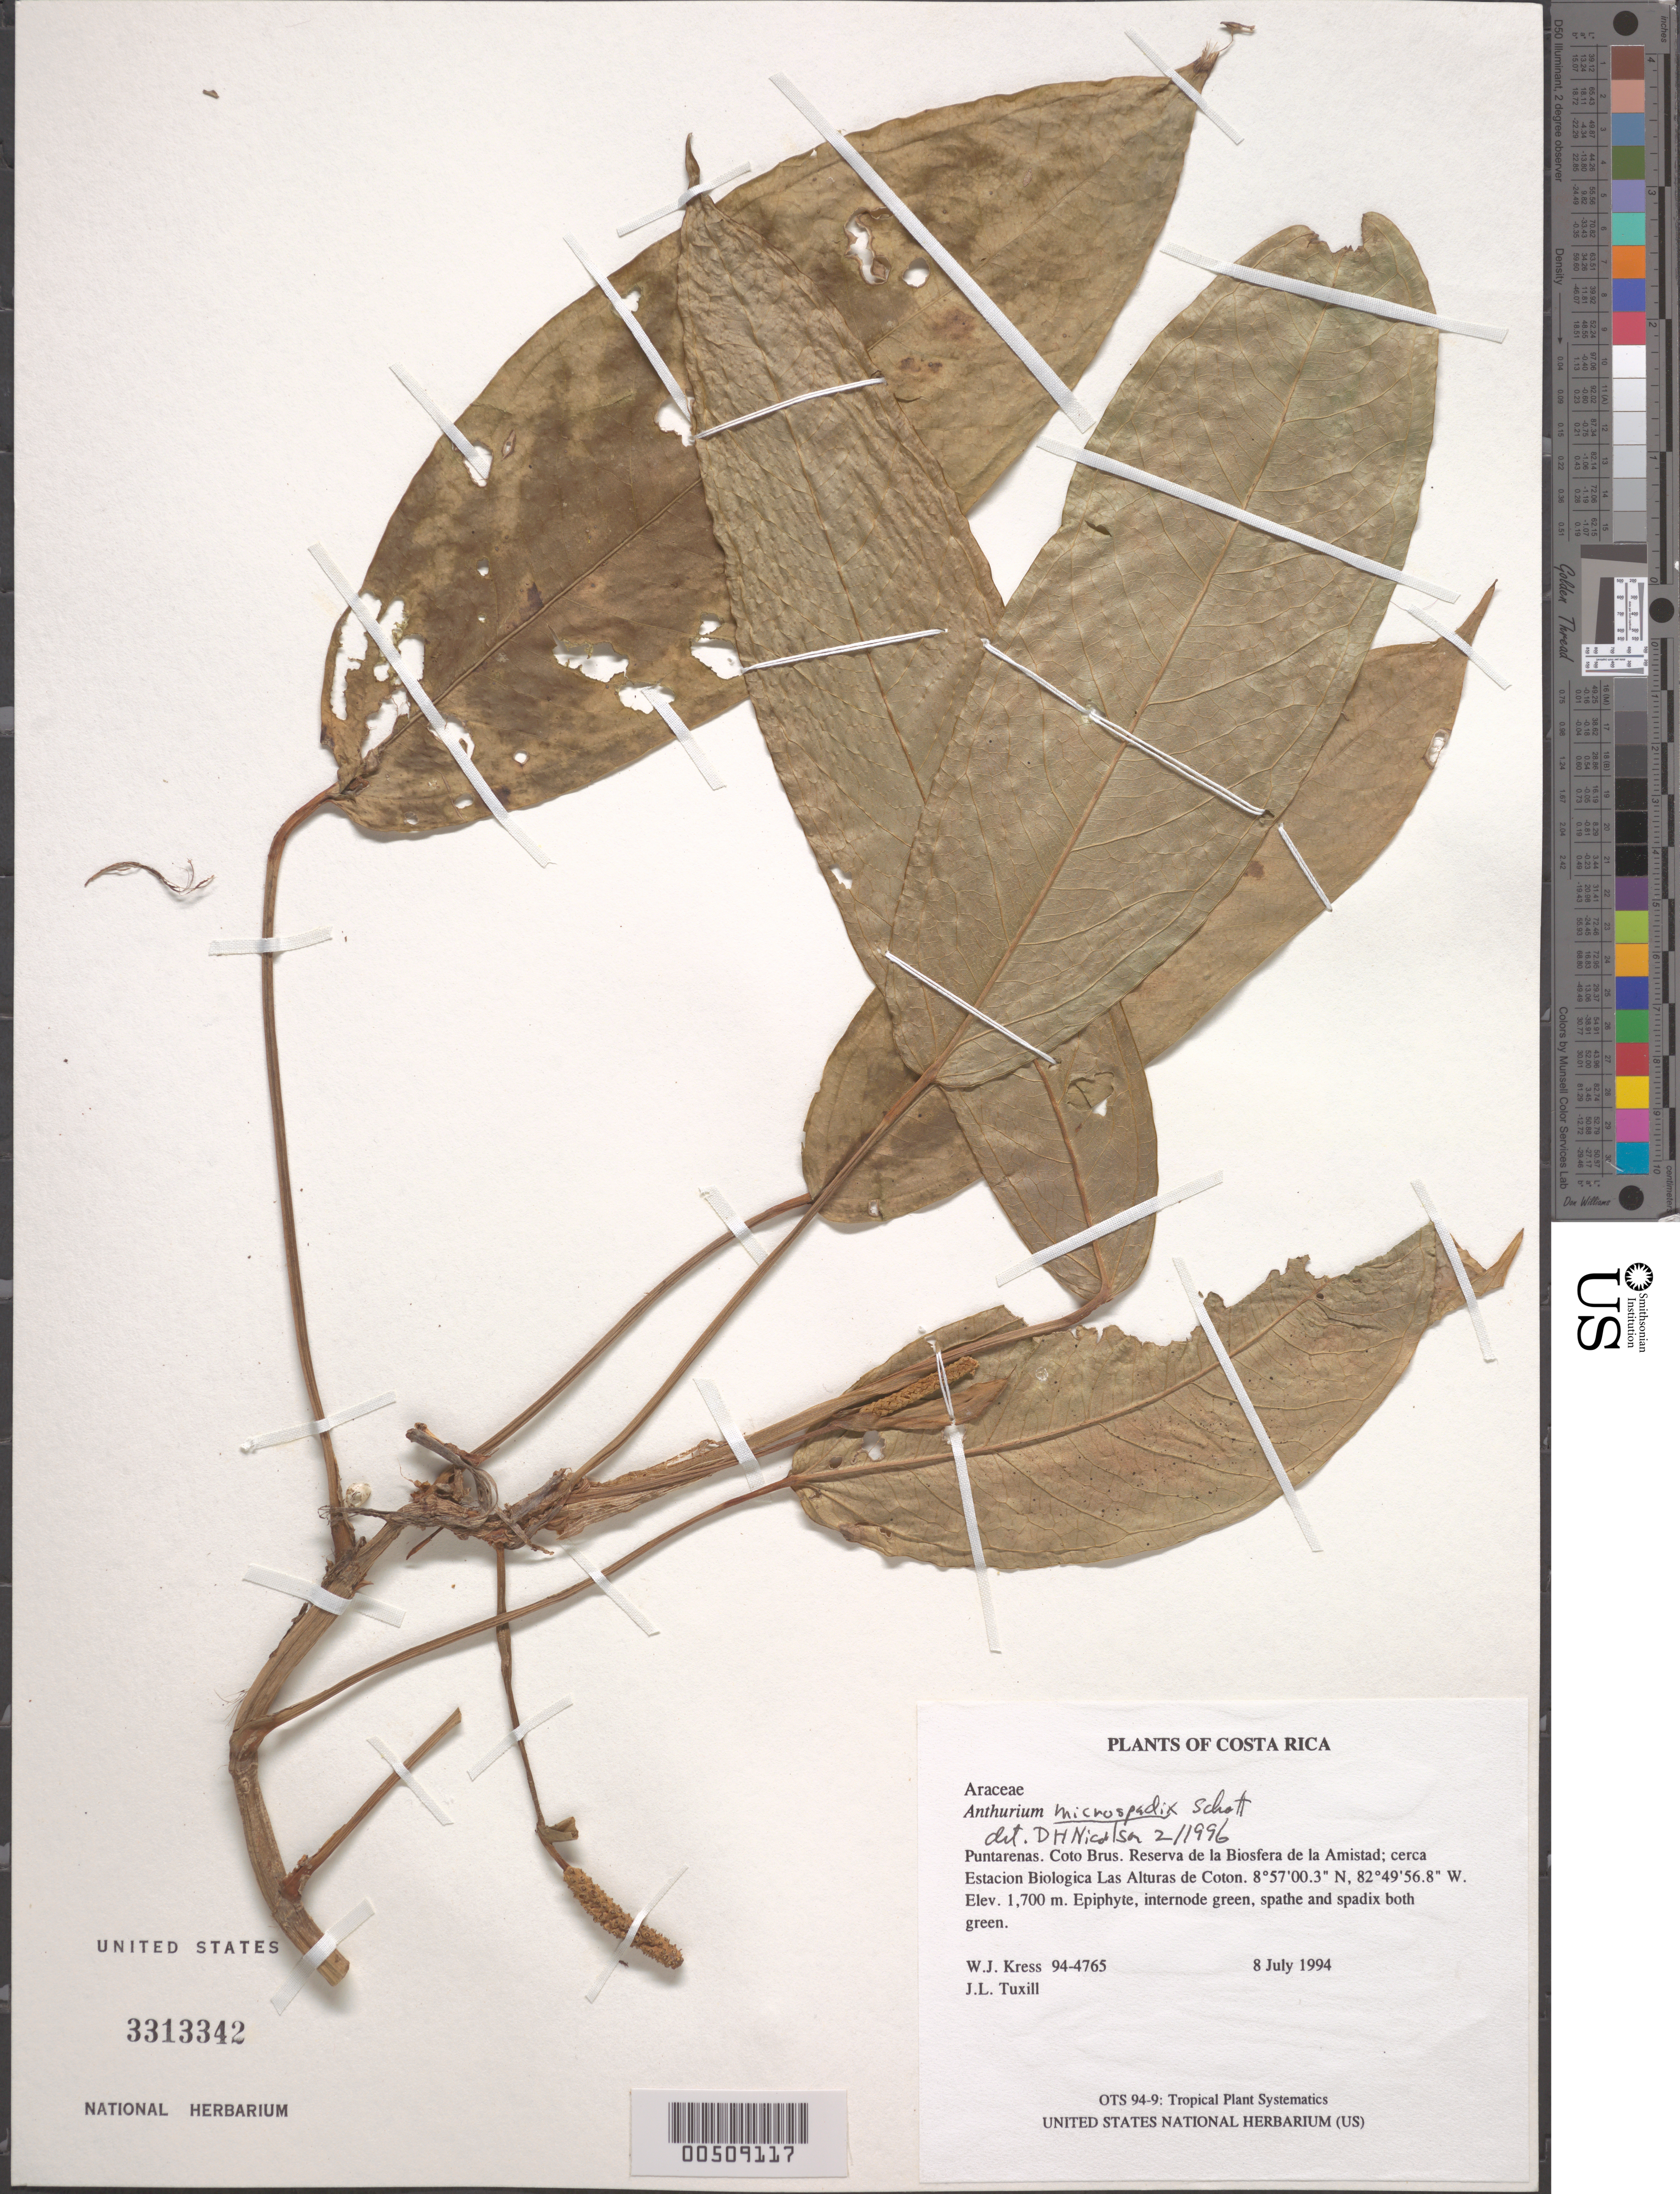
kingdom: Plantae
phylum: Tracheophyta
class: Liliopsida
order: Alismatales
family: Araceae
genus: Anthurium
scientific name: Anthurium microspadix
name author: Schott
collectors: W. J. Kress & J. L. Tuxill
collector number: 94-4765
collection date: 1994-07-08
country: Costa Rica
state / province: Puntarenas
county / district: Coto Brus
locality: Reserva de la Biosfera de la Amistad; cerca Estacion Biologica Las Alturas de Coton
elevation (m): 1700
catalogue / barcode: US 3313342